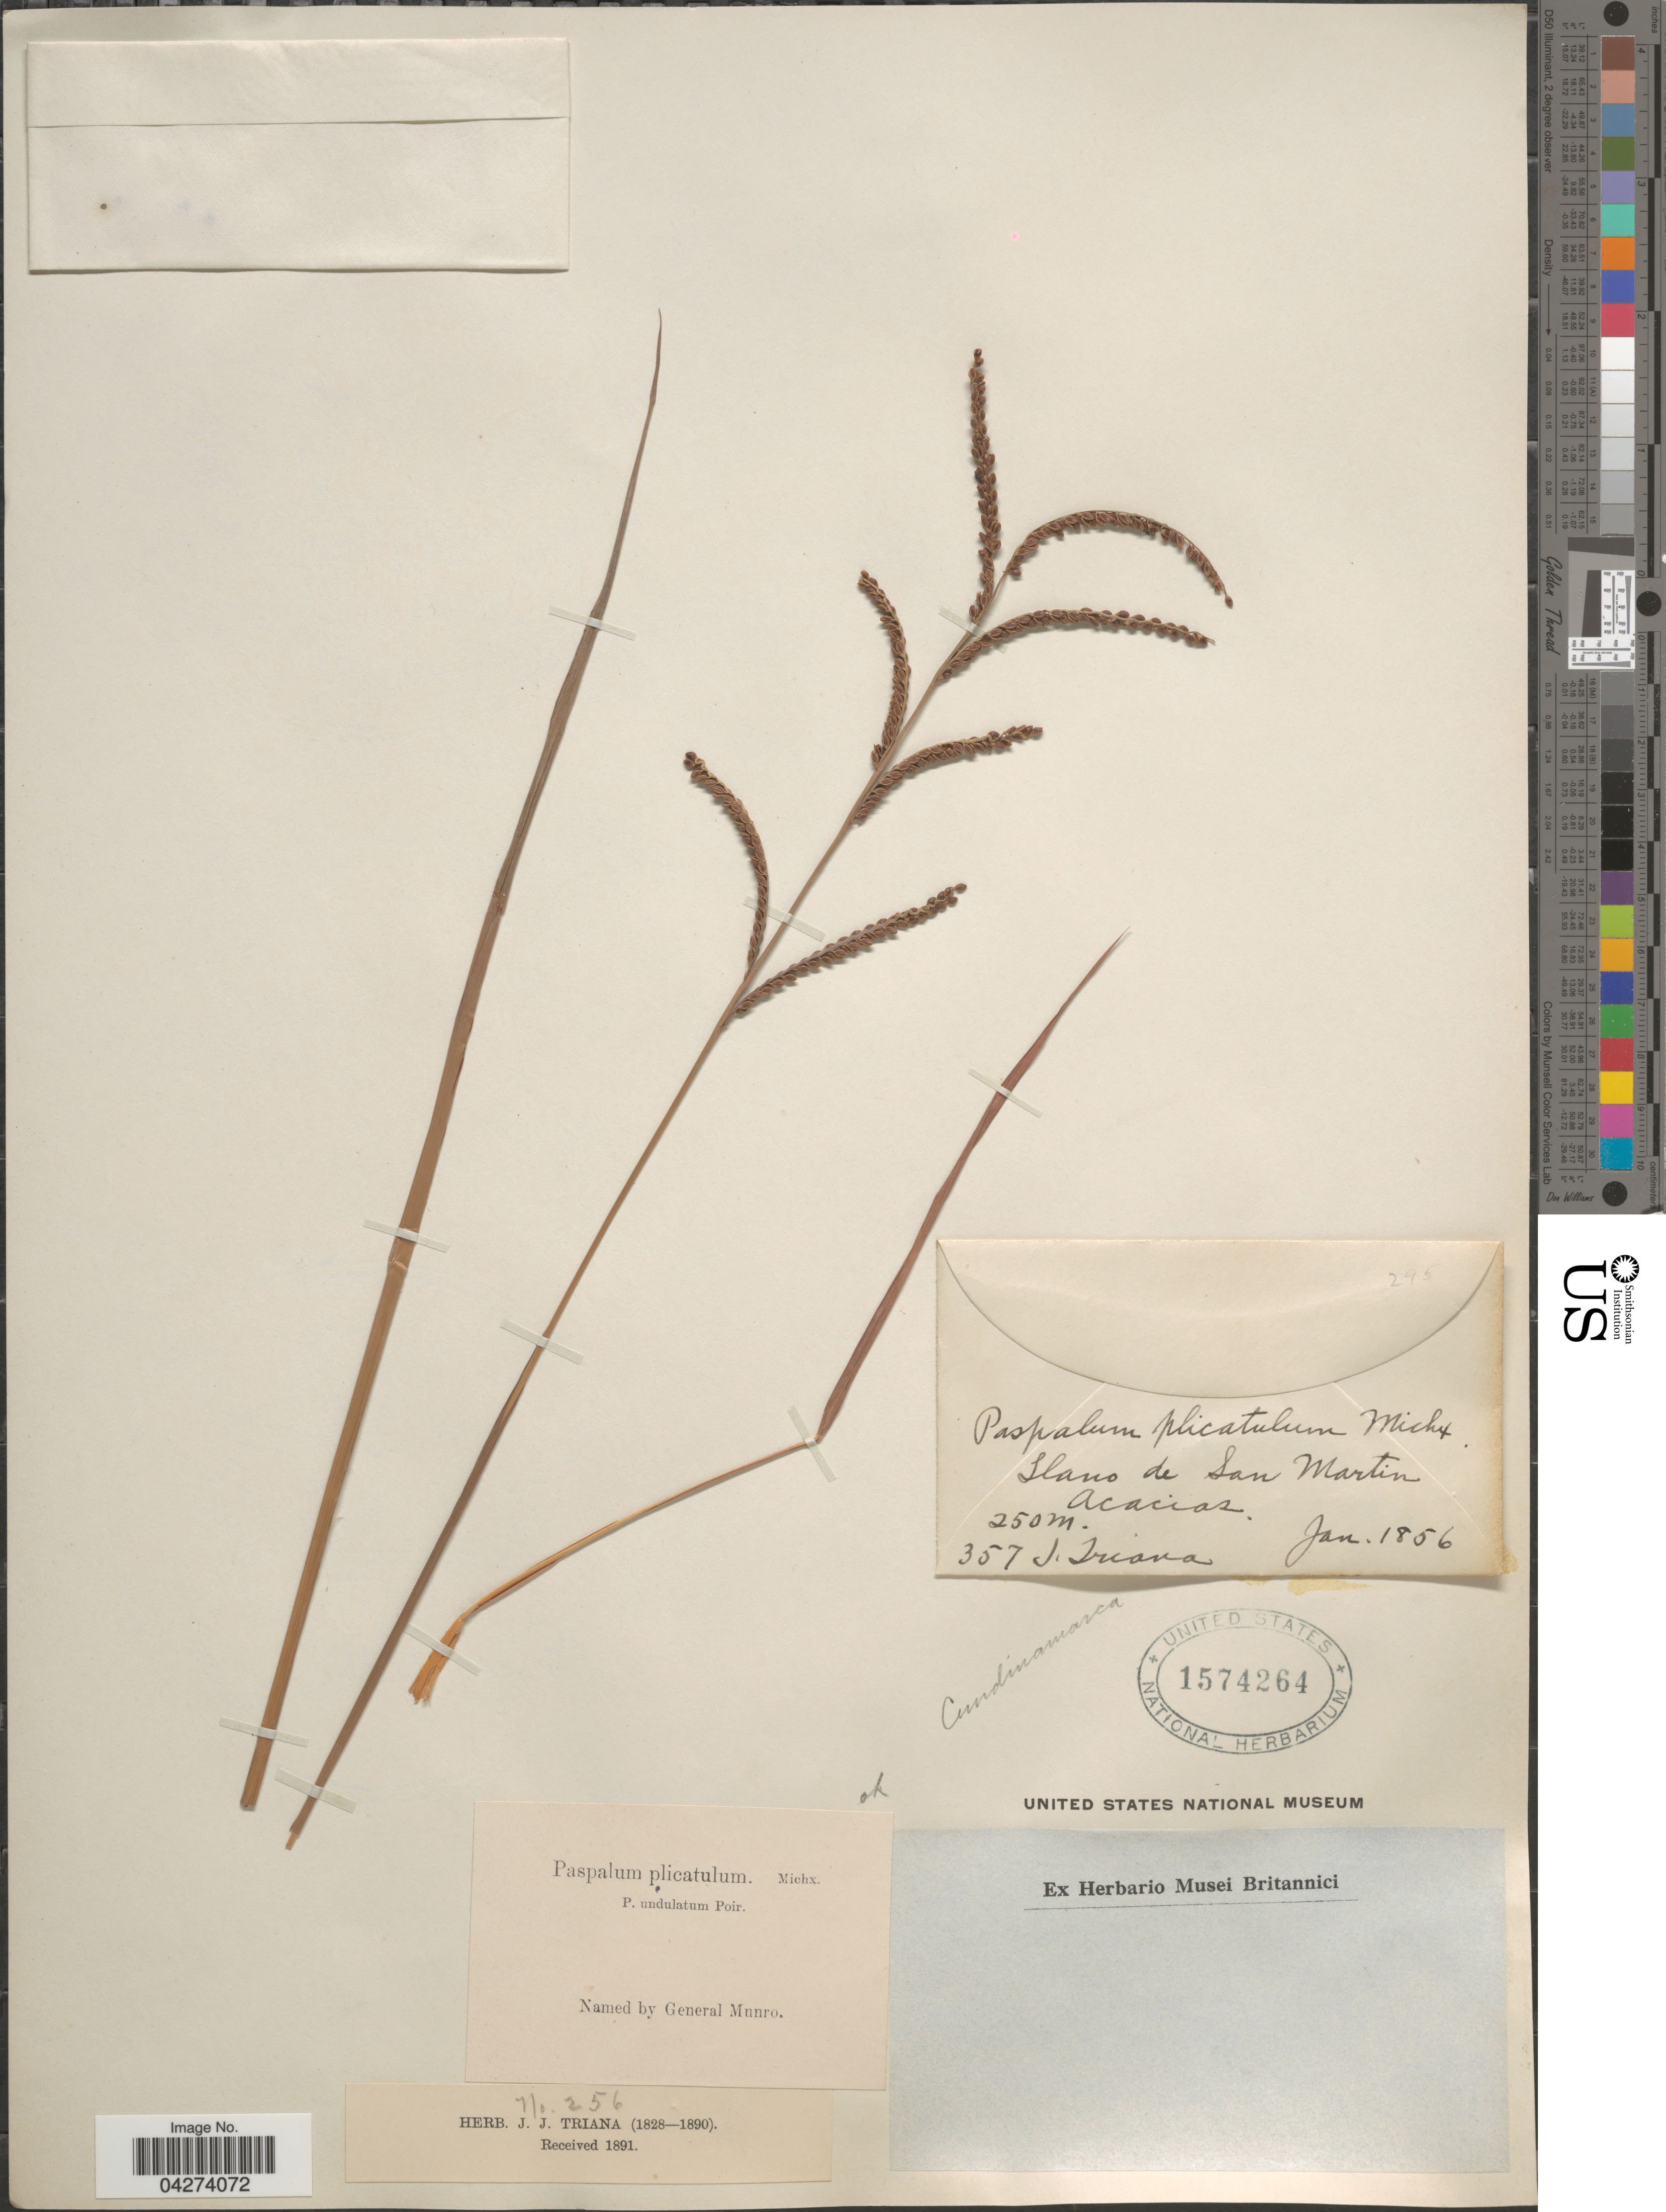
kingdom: Plantae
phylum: Tracheophyta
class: Liliopsida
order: Poales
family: Poaceae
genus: Paspalum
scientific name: Paspalum plicatulum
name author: Michx.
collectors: J. Triana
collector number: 357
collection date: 1856-01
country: Colombia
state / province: Cundinamarca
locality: Llano de San Martin.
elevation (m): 250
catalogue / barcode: US 1574264